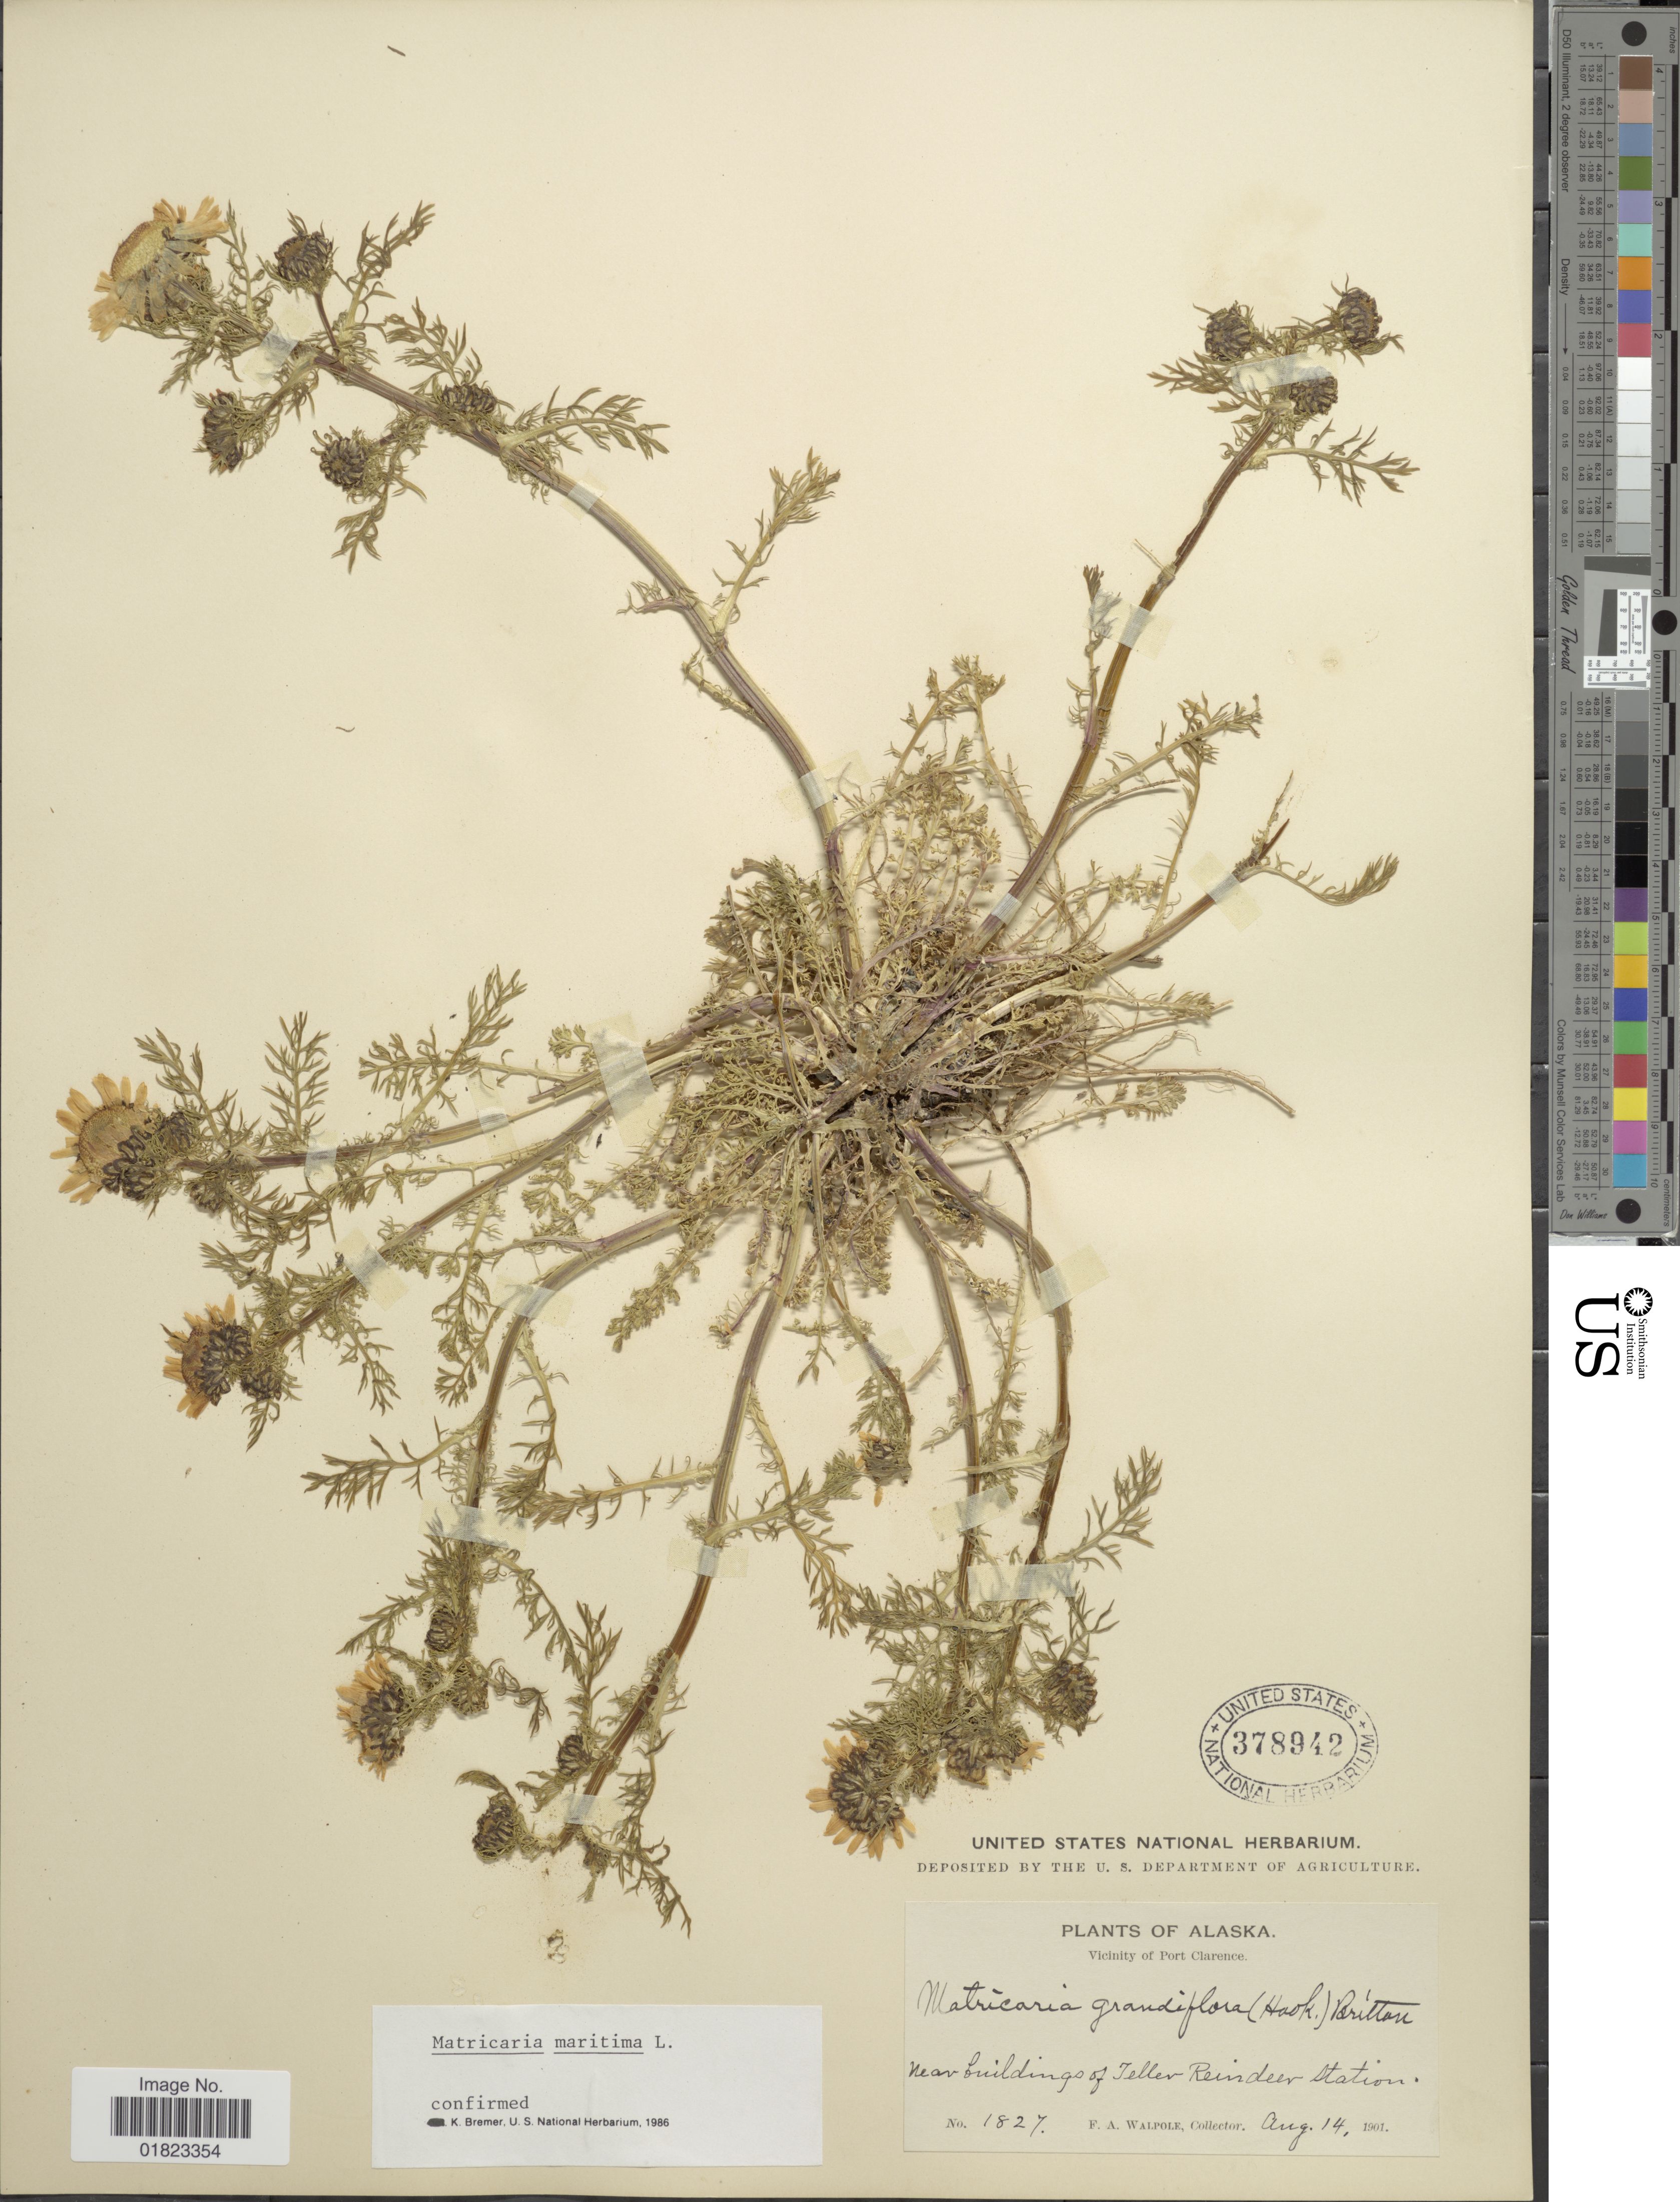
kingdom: Plantae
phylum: Tracheophyta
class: Magnoliopsida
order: Asterales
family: Asteraceae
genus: Tripleurospermum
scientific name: Tripleurospermum maritimum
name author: (L.) W.D.J. Koch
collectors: F. Walpole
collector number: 1827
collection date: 1901-08-14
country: United States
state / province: Alaska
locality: Alaska. Vicinity of Port Clarence. Near buildings of Teller Reindeer Station.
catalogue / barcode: US 378942